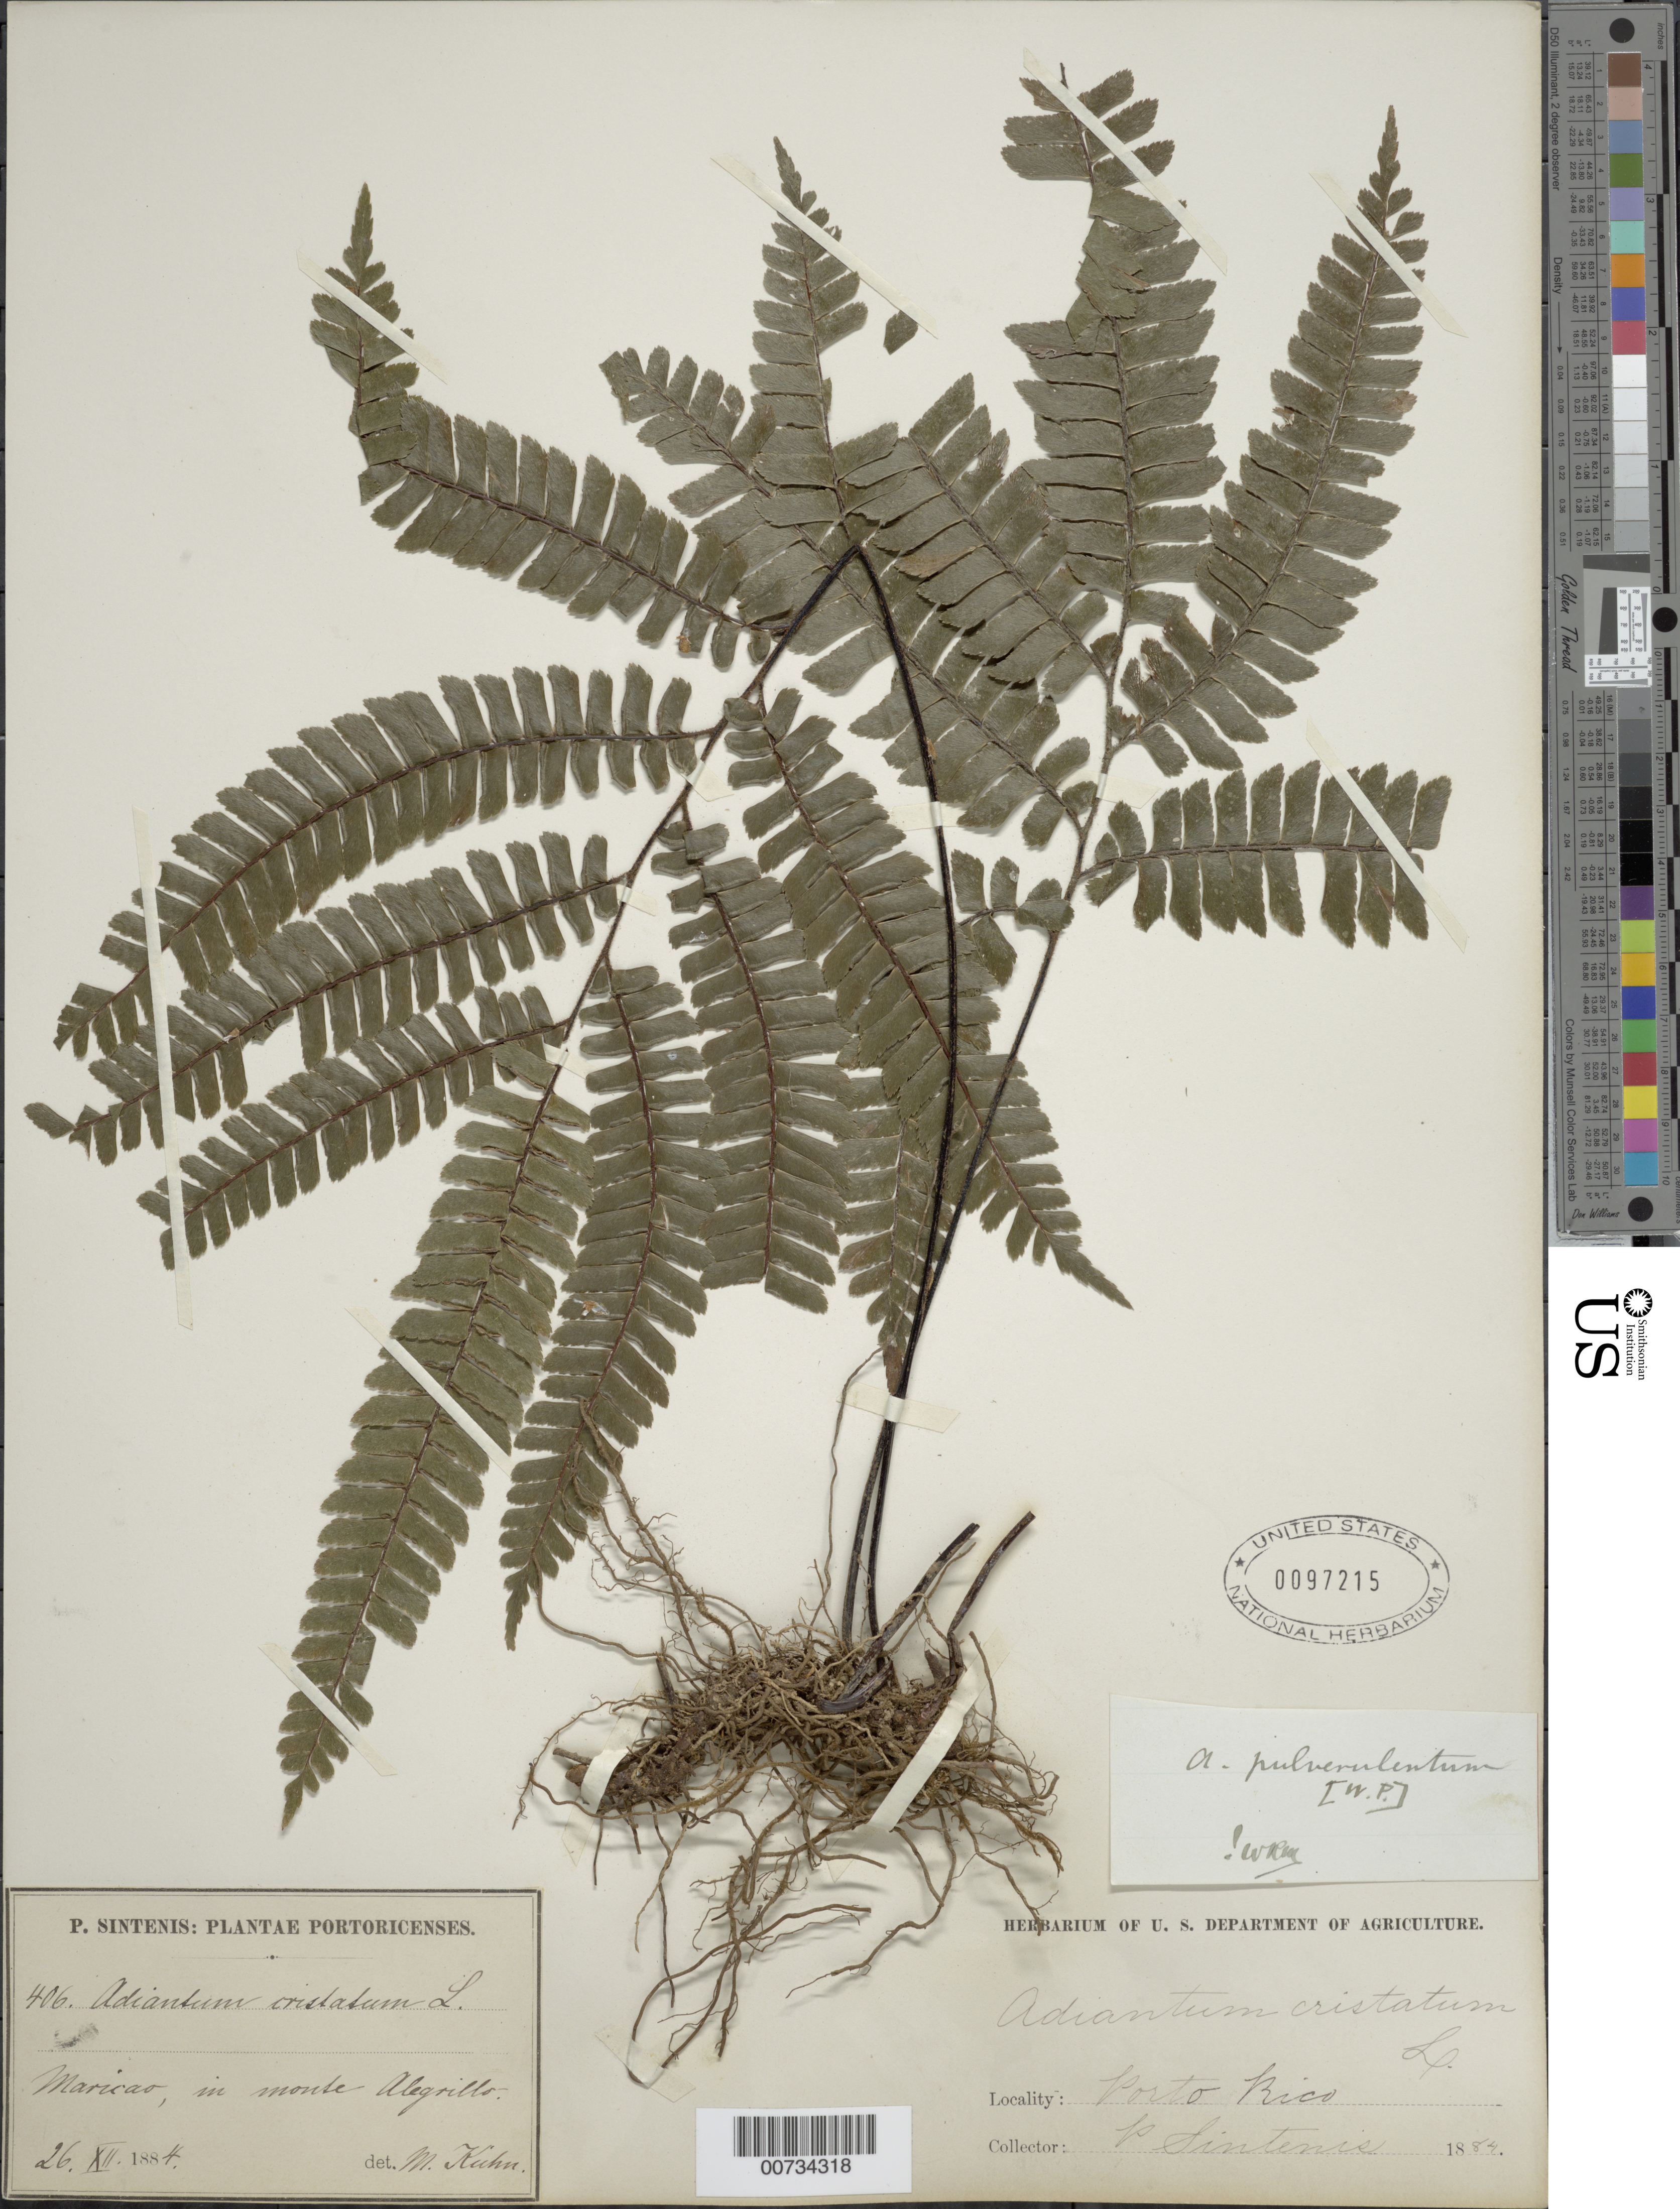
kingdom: Plantae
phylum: Tracheophyta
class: Polypodiopsida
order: Polypodiales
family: Pteridaceae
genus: Adiantum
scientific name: Adiantum pulverulentum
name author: L.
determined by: Maxon, W. R.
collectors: P. Sintenis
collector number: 406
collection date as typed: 26 Dec 1884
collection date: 1884-12-26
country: Puerto Rico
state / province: Maricao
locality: Maricao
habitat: In monte Alegrillo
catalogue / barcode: US 97215